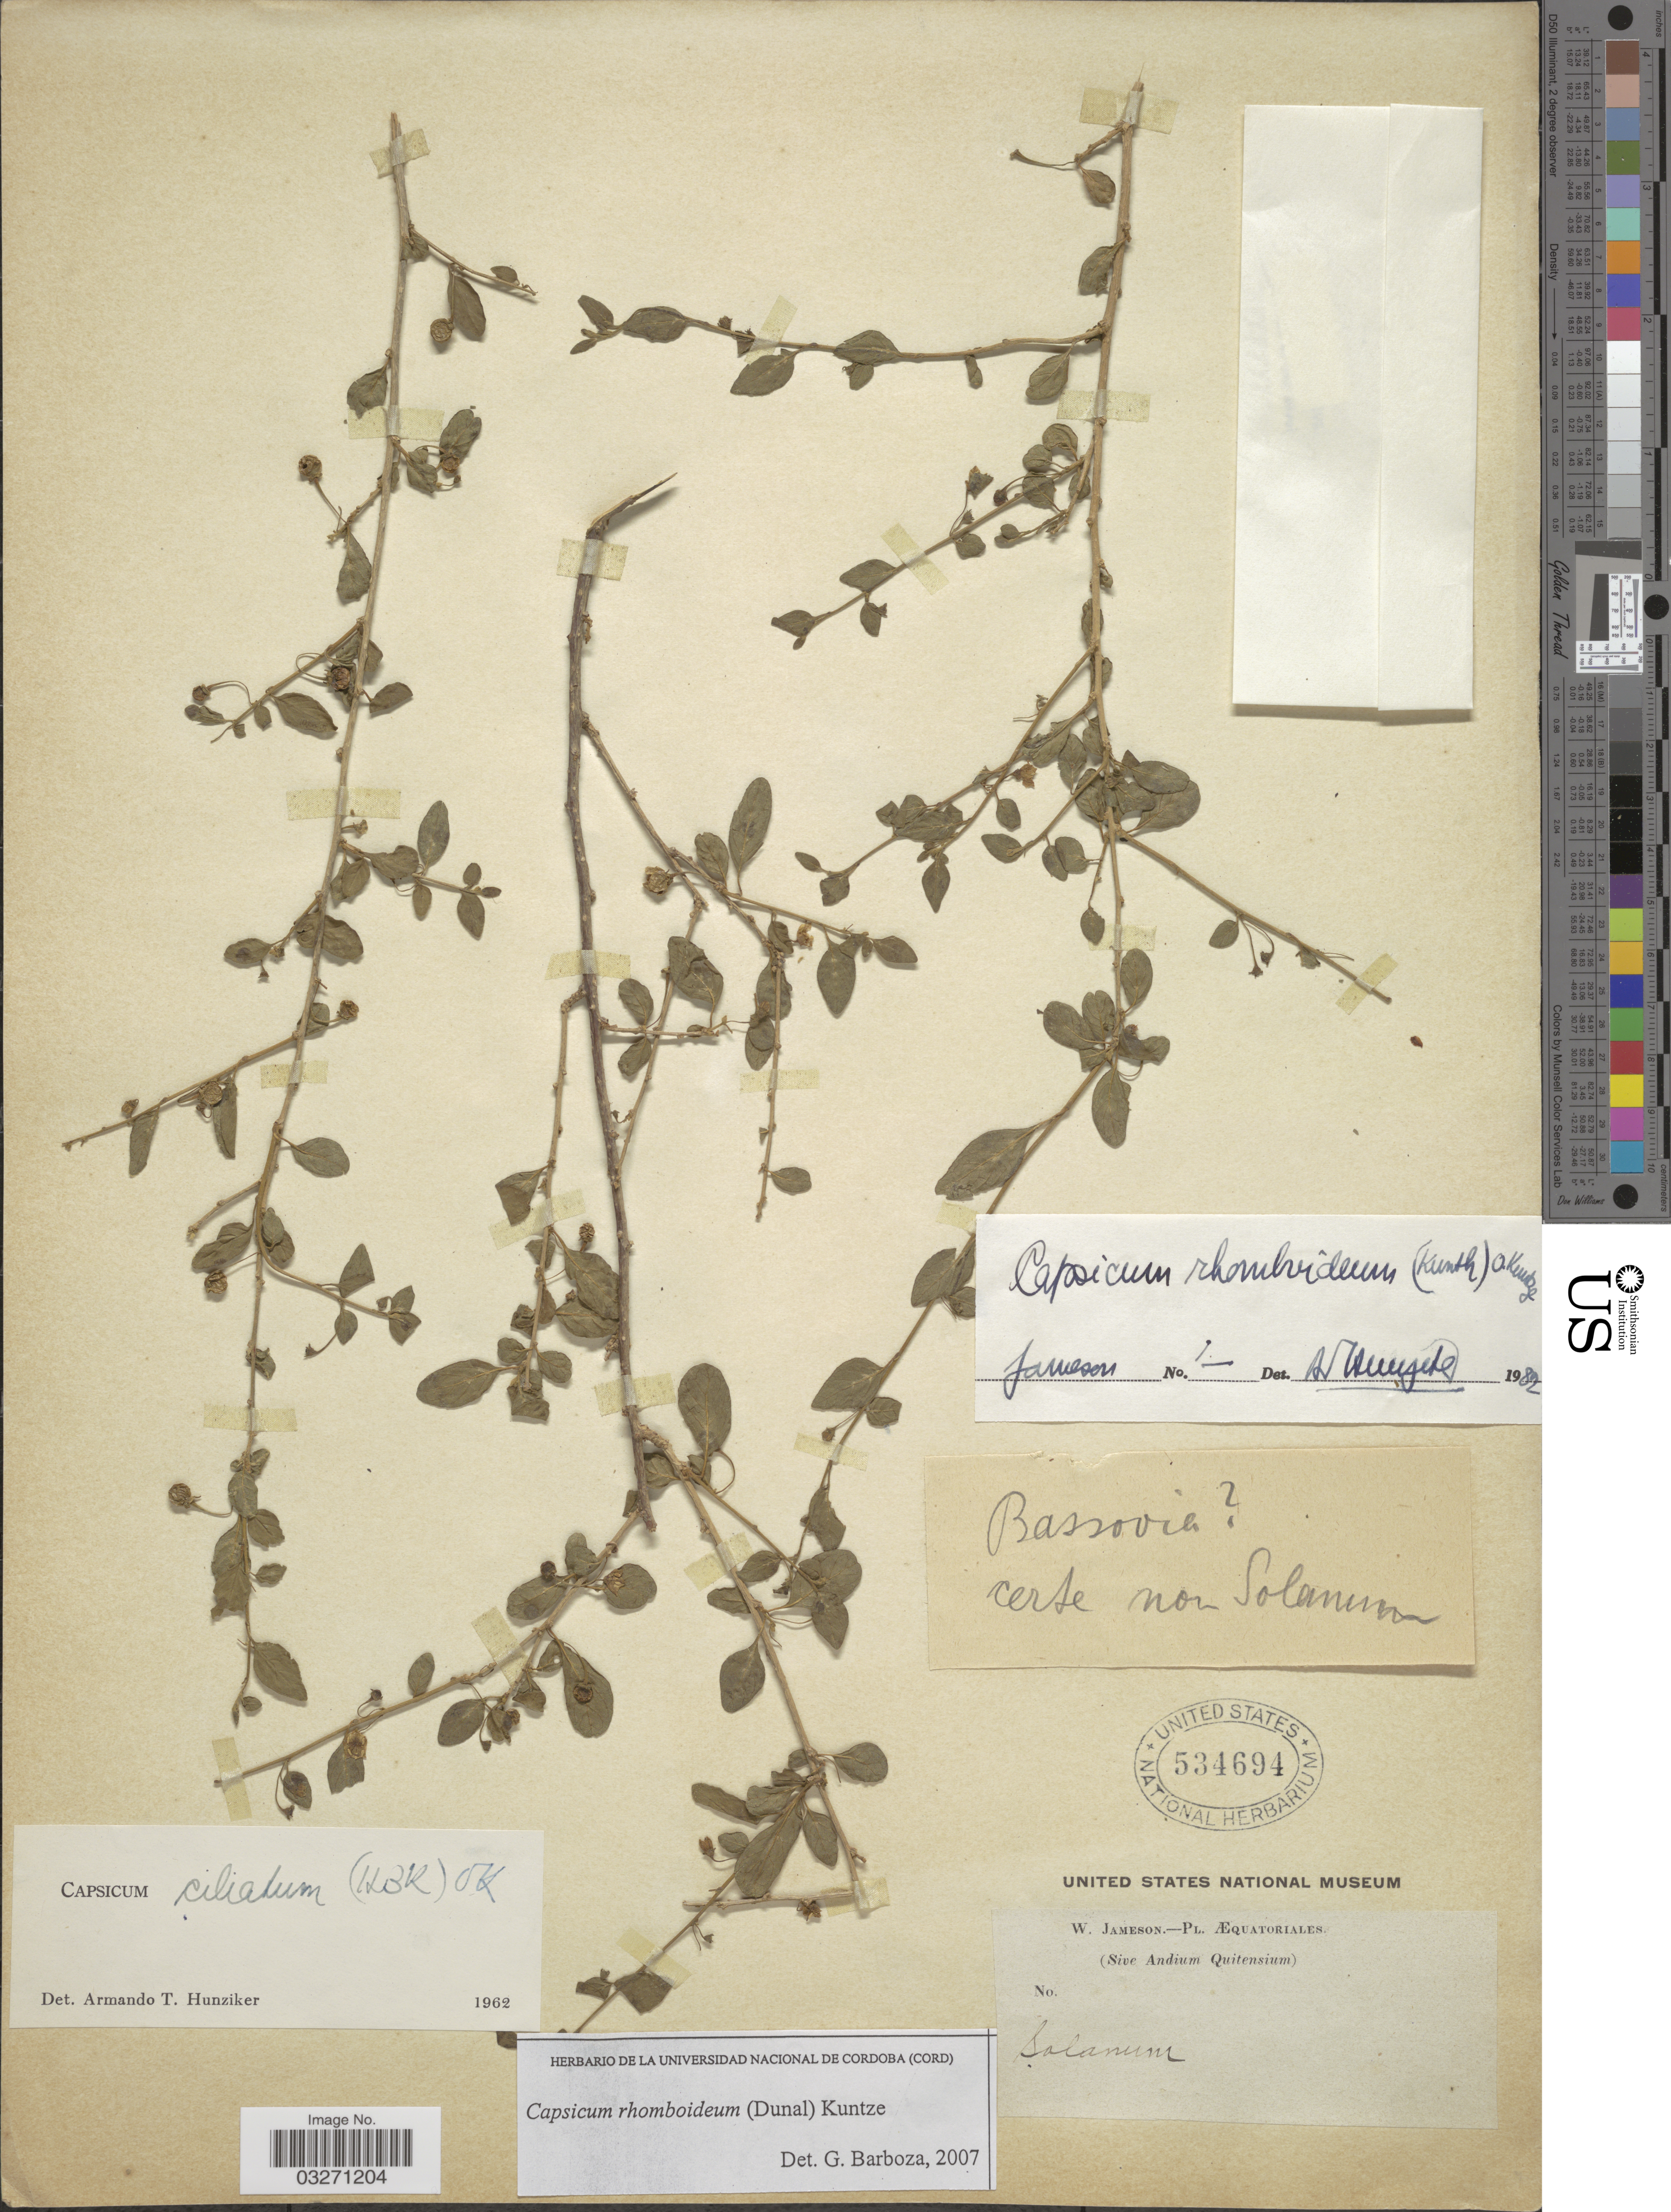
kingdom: Plantae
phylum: Tracheophyta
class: Magnoliopsida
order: Solanales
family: Solanaceae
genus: Capsicum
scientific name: Capsicum rhomboideum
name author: (Humb. & Bonpl. ex Dunal) Kuntze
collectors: W. Jameson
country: Ecuador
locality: Æquatoriales.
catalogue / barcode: US 534694